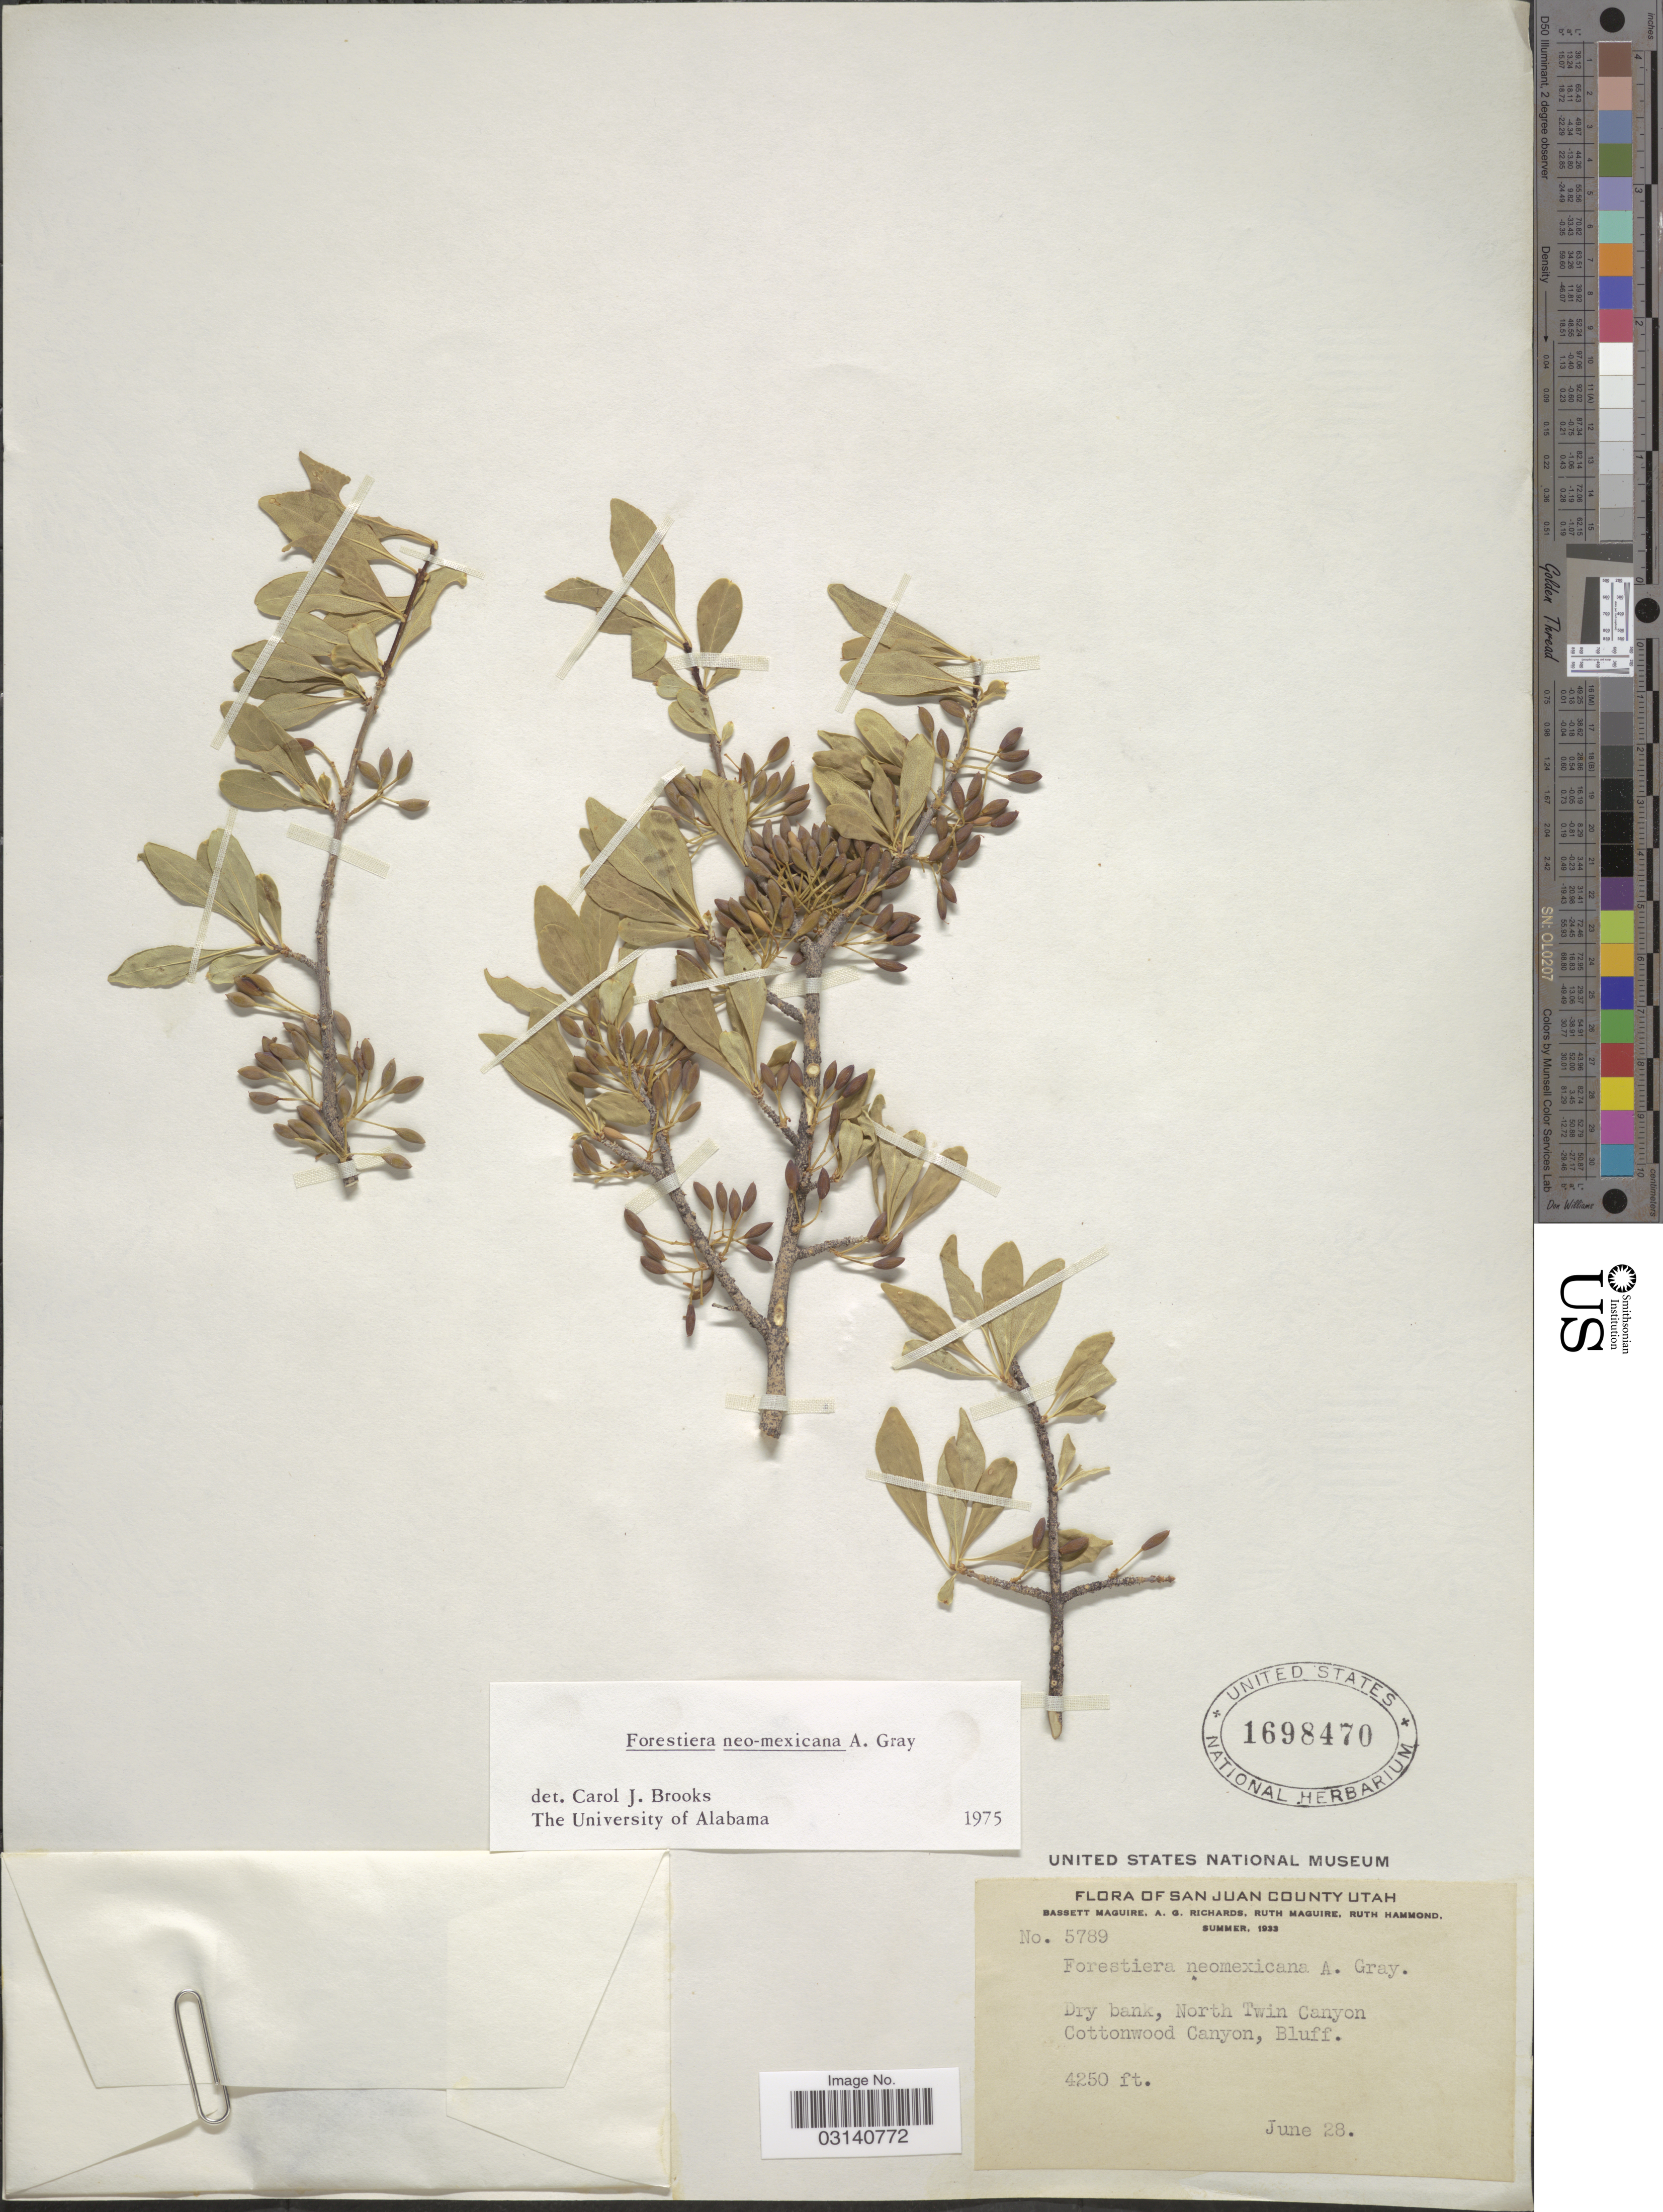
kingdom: Plantae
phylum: Tracheophyta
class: Magnoliopsida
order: Lamiales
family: Oleaceae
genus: Forestiera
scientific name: Forestiera neomexicana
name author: A. Gray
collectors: B. Maguire, A. Richards, R. R. Maguire & R. Hammond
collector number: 5789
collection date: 1933-06-28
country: United States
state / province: Utah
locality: San Juan County, Dry bank, North Twin Canyon, Cottonwood Canyon, Bluff.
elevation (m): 1295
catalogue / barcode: US 1698470